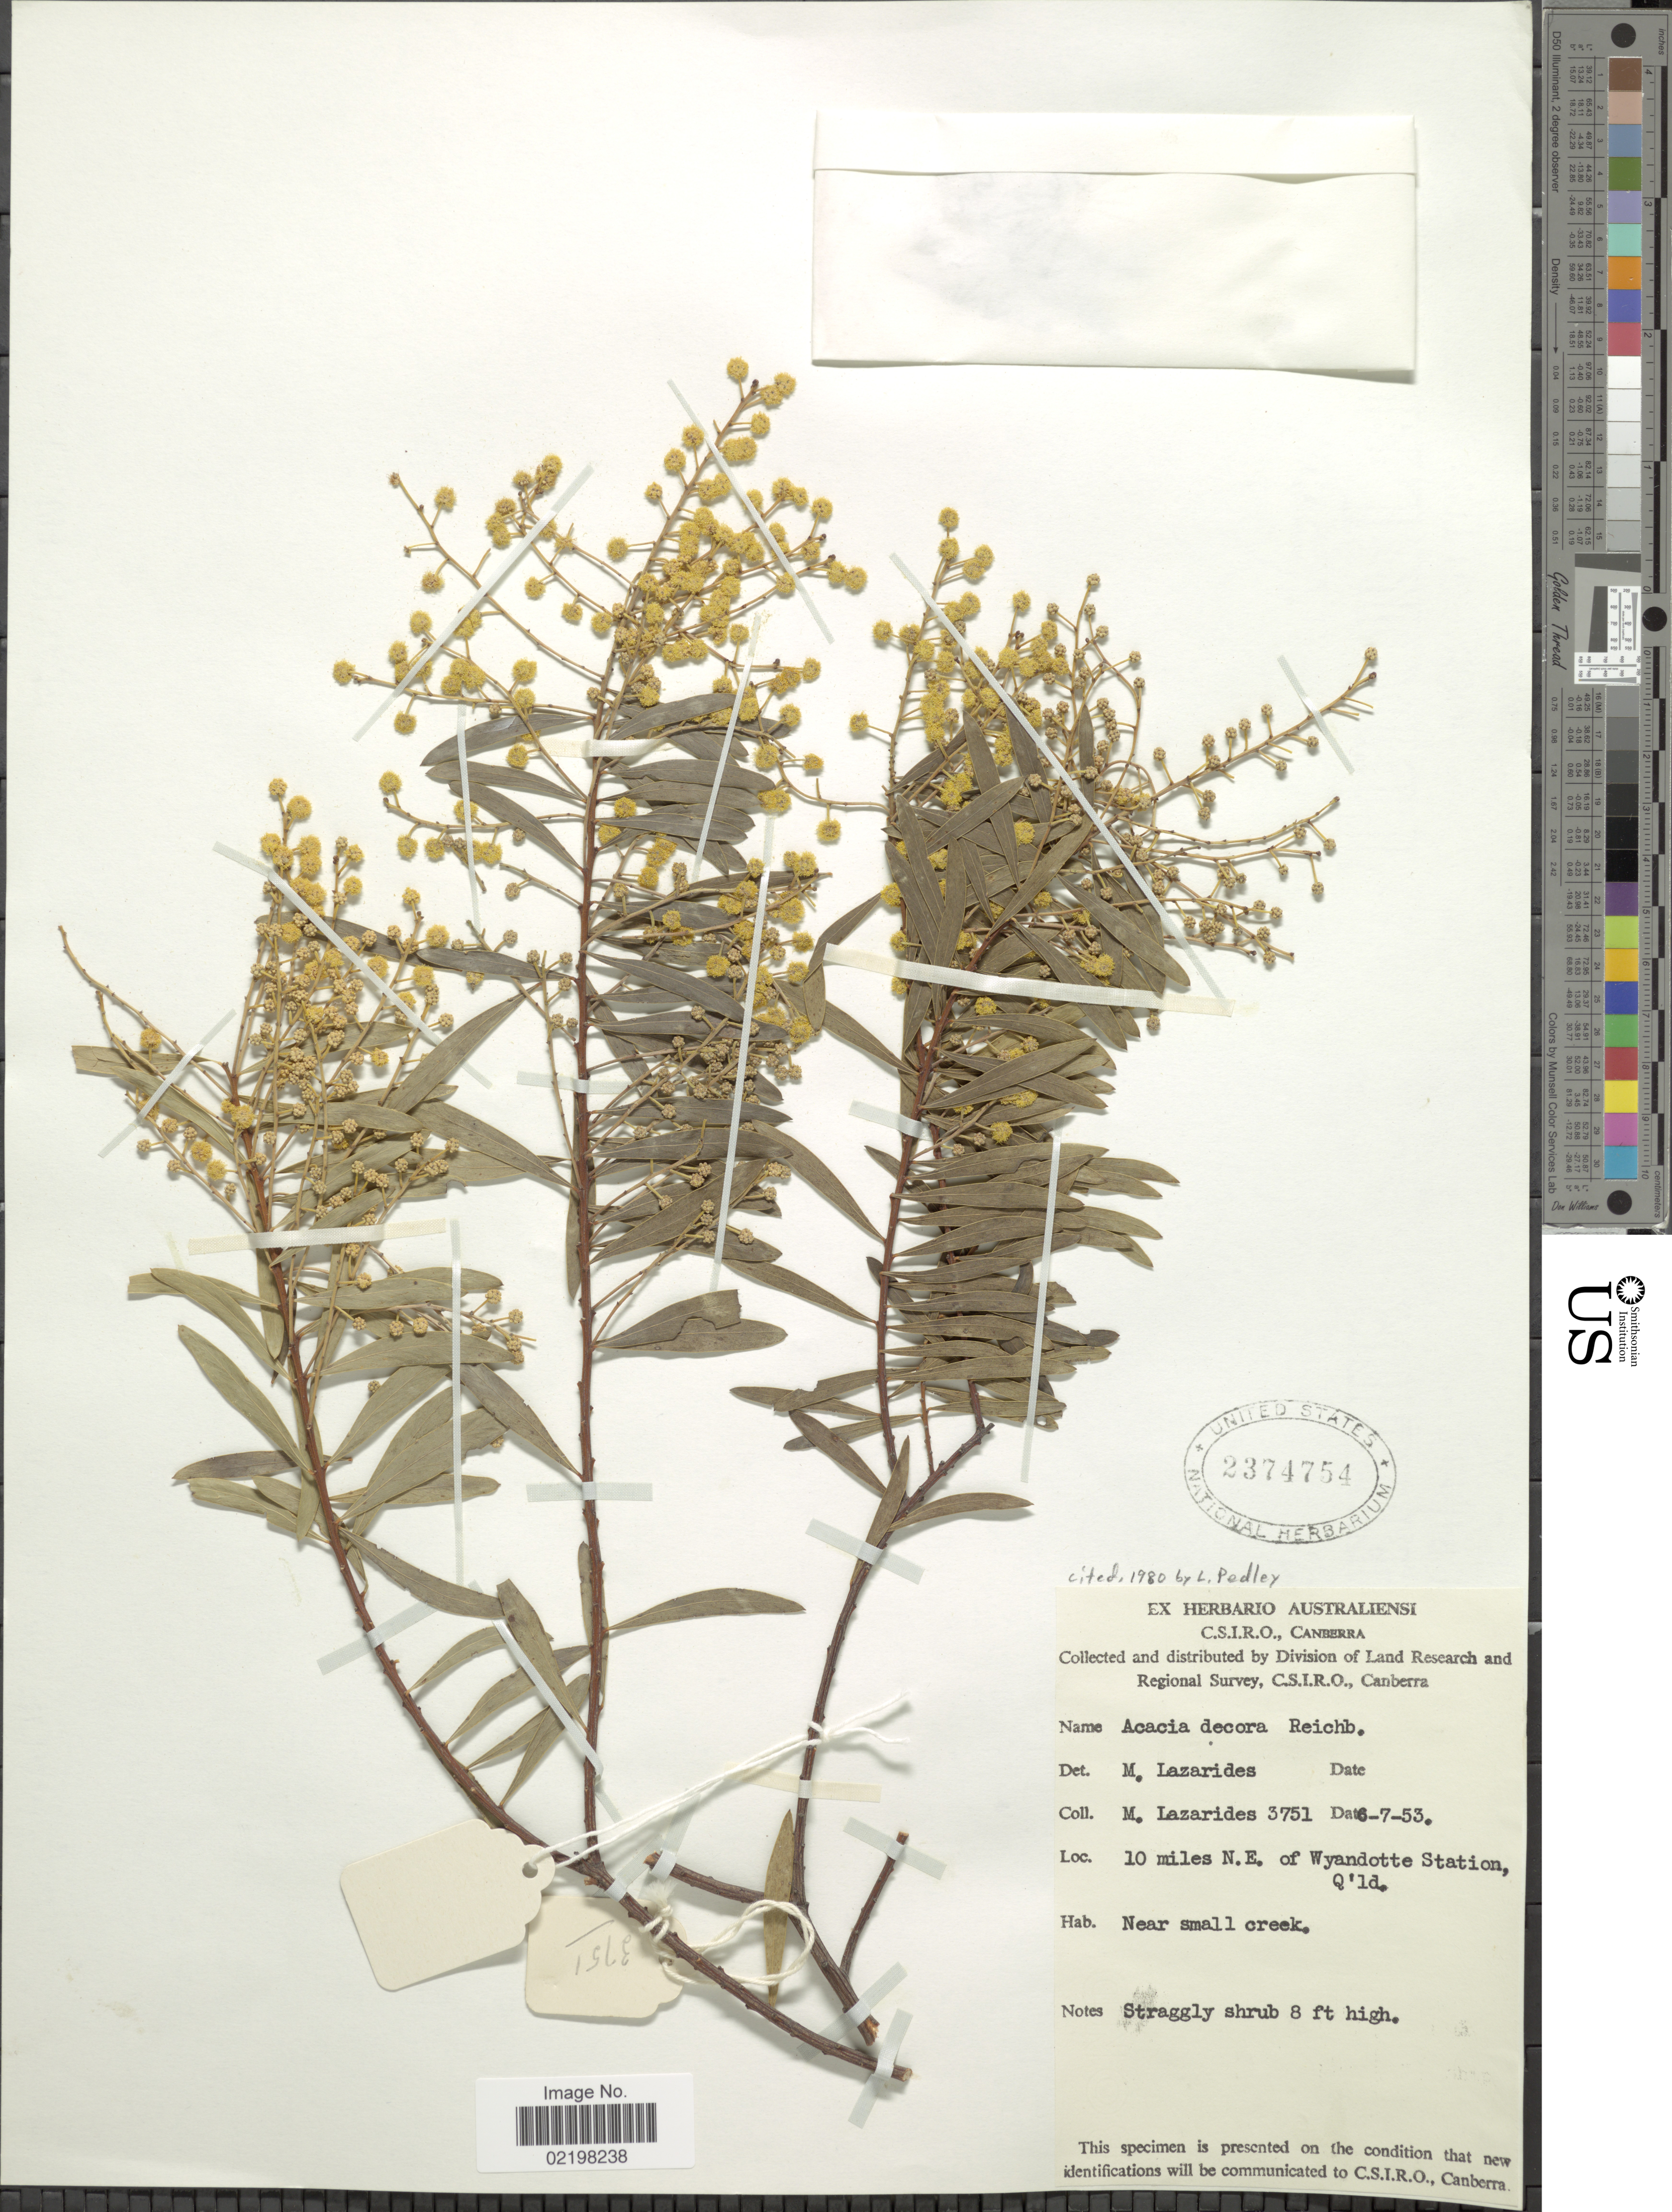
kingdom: Plantae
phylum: Tracheophyta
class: Magnoliopsida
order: Fabales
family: Fabaceae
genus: Acacia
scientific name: Acacia decora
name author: Rchb. f.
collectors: M. Lazarides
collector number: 3751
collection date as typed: Transcribed d/m/y: 6/7/53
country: Australia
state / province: Queensland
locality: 10 miles N.E. of Wyandotte Station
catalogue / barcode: US 2374754